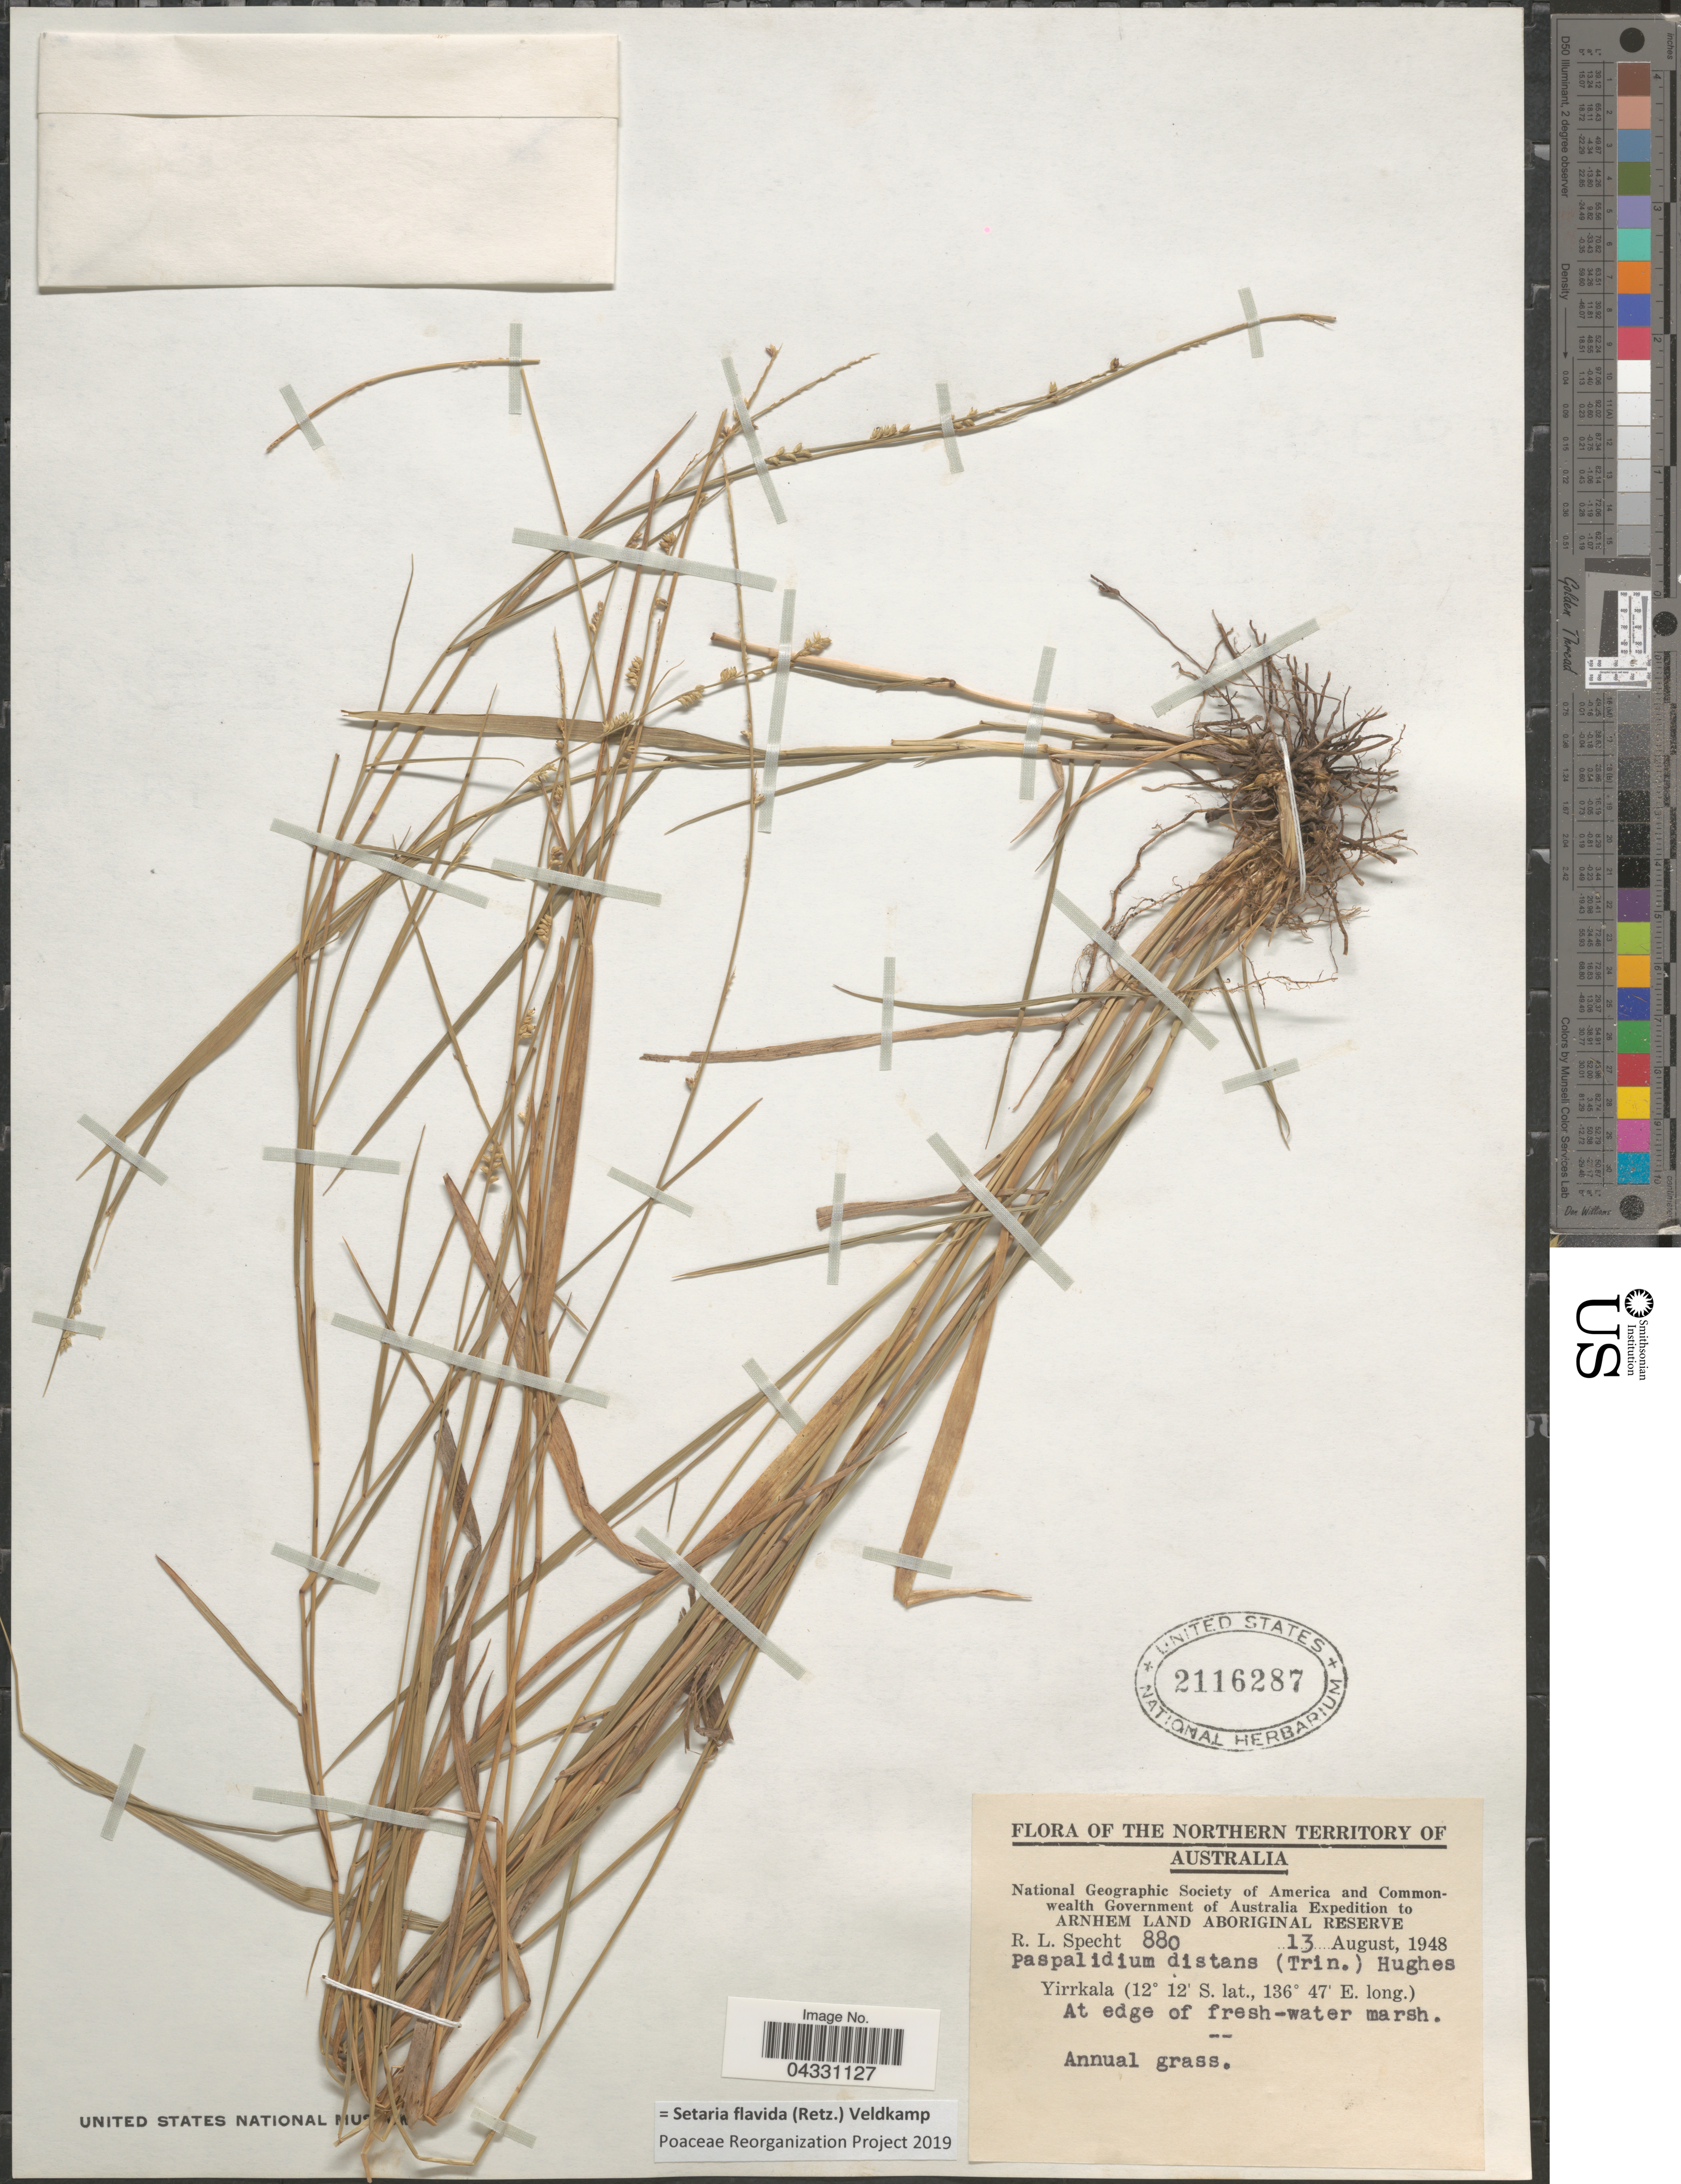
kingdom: Plantae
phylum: Tracheophyta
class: Liliopsida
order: Poales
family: Poaceae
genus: Setaria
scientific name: Setaria flavida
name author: (Retz.) Veldkamp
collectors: R. L. Specht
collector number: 880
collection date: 1948-08-13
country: Australia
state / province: Northern Territory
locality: National Geographic Society of America and Commonwealth Government of Australia Expedition to Arnhem Land Aboriginal Reserve. Yirrkala.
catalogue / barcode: US 2116287